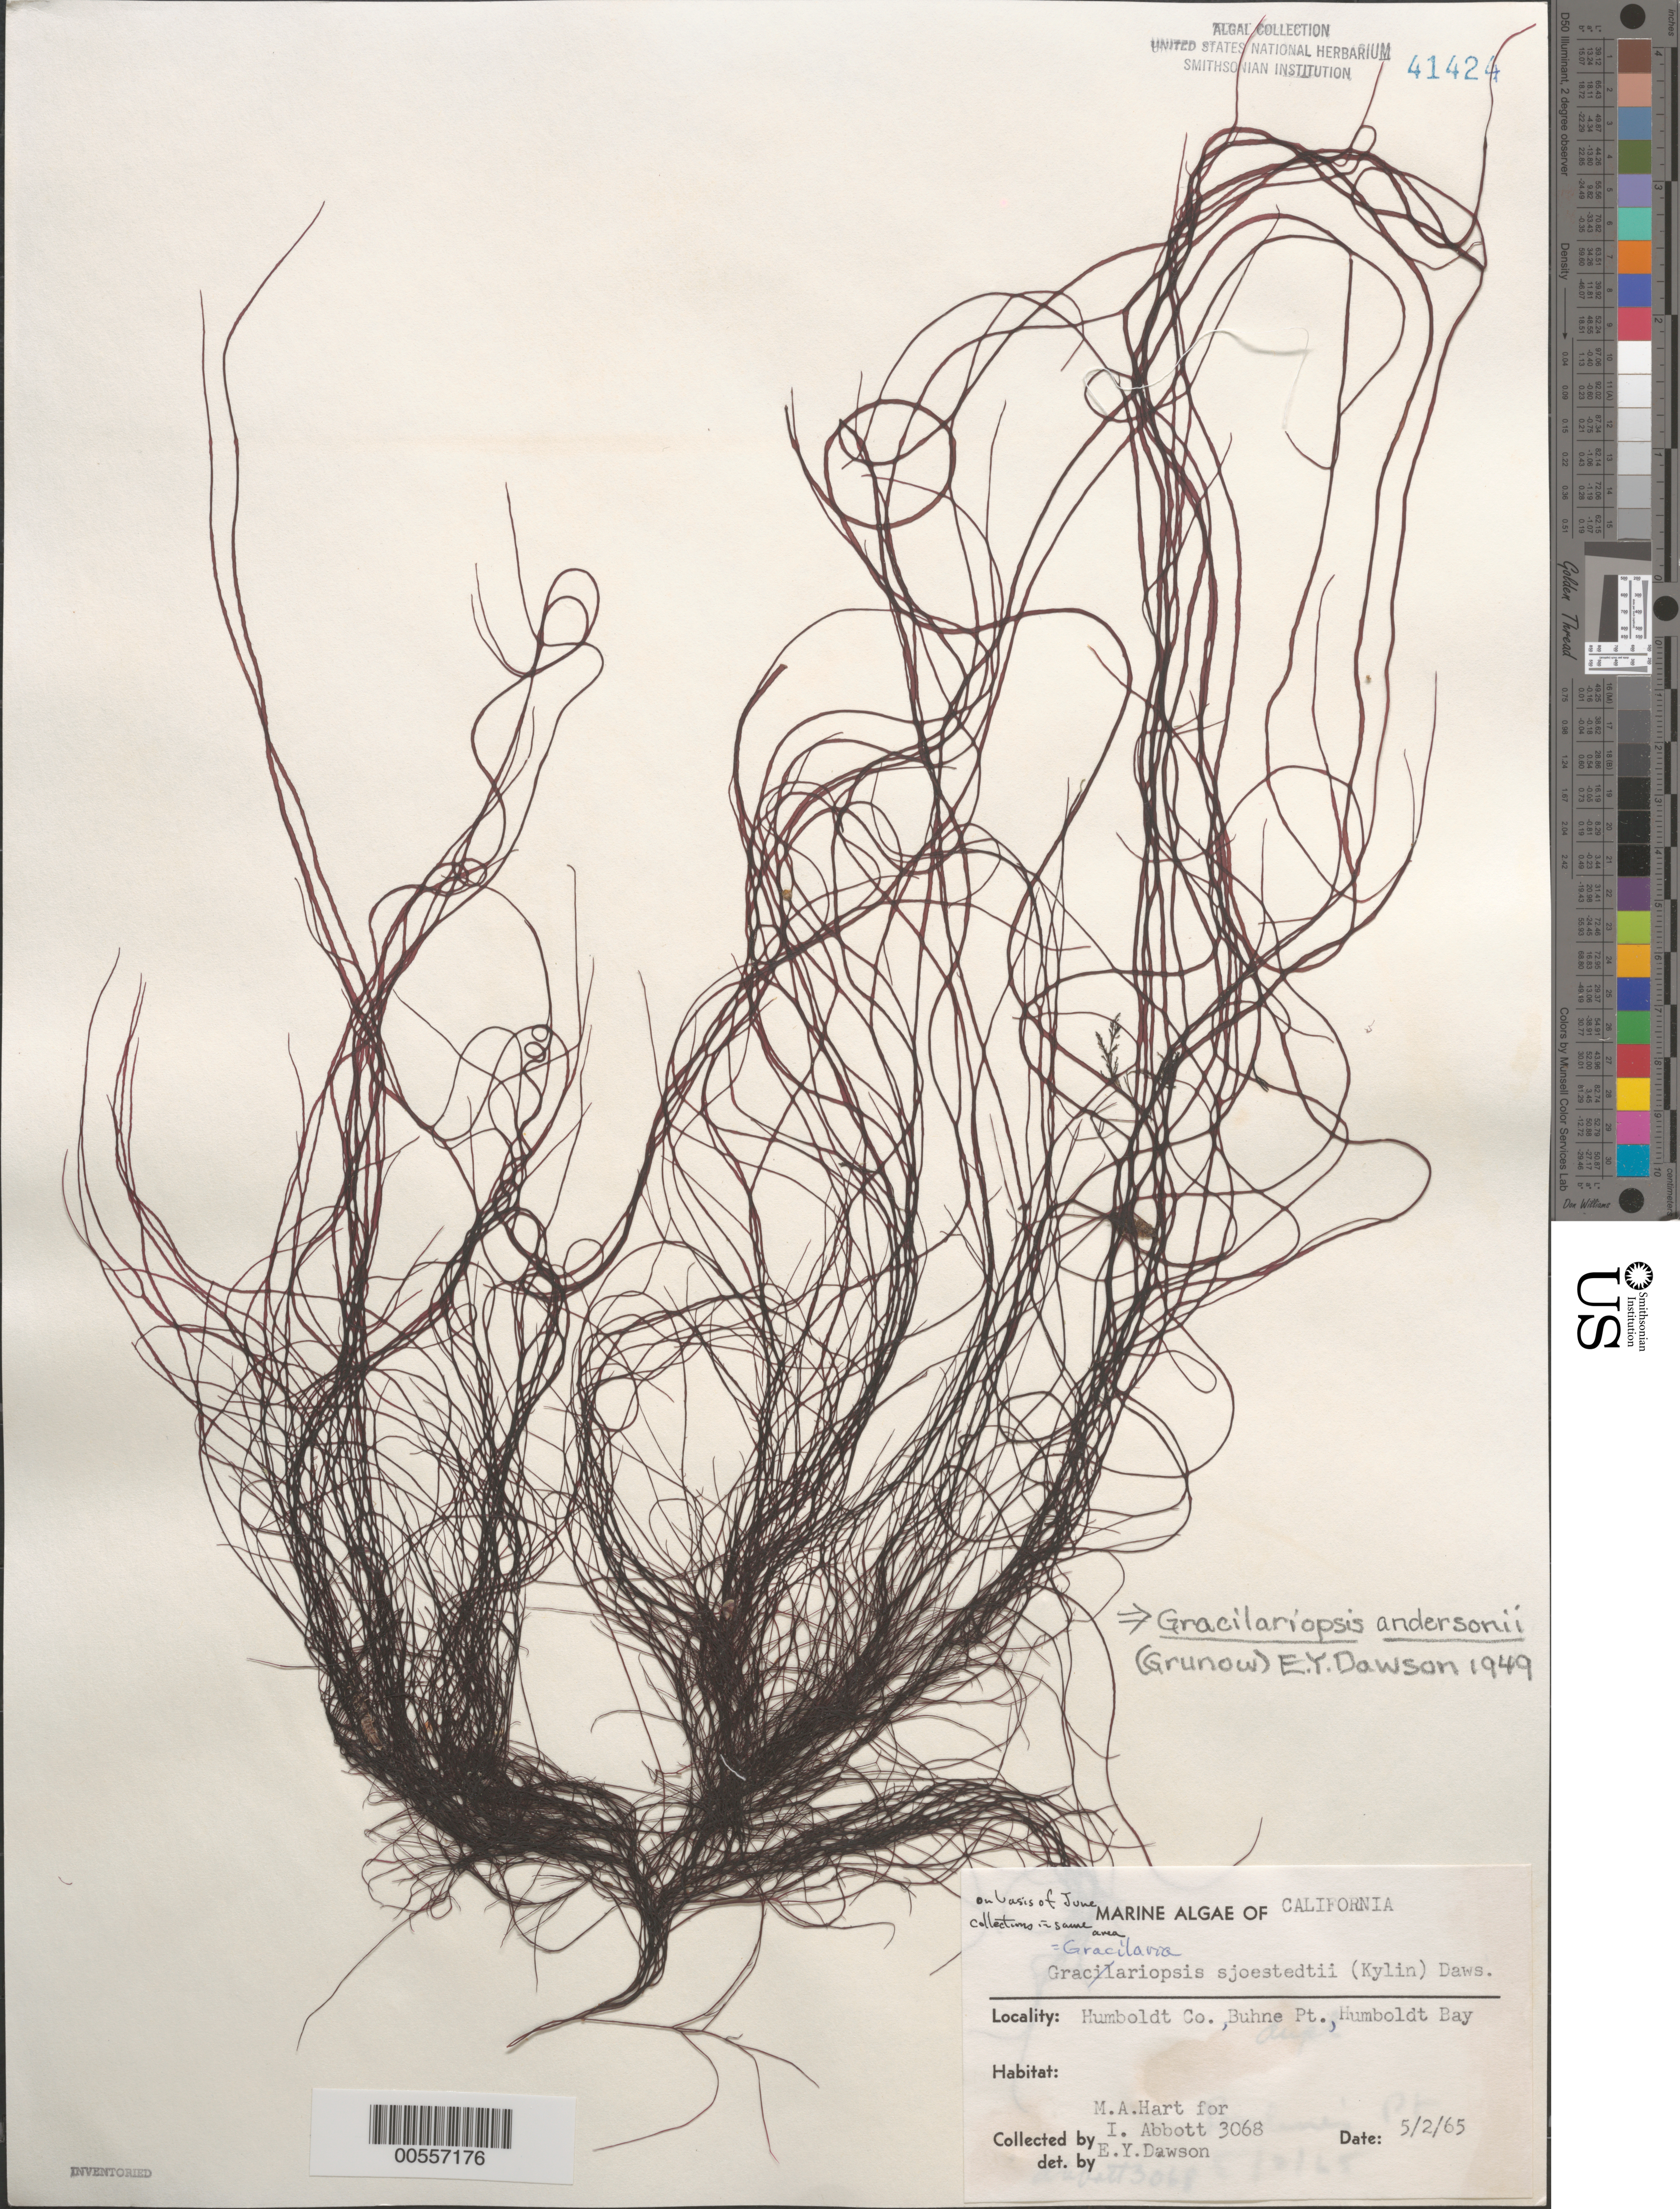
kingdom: Plantae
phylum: Rhodophyta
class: Florideophyceae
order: Gracilariales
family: Gracilariaceae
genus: Gracilariopsis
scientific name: Gracilariopsis andersonii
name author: (Grunow) E.Y. Dawson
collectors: M. A. Hart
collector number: IAA 3068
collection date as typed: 02 May 1965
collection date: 1965-05-02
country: United States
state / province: California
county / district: Humboldt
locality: Buhne Point, Humboldt Bay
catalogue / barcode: US 41424